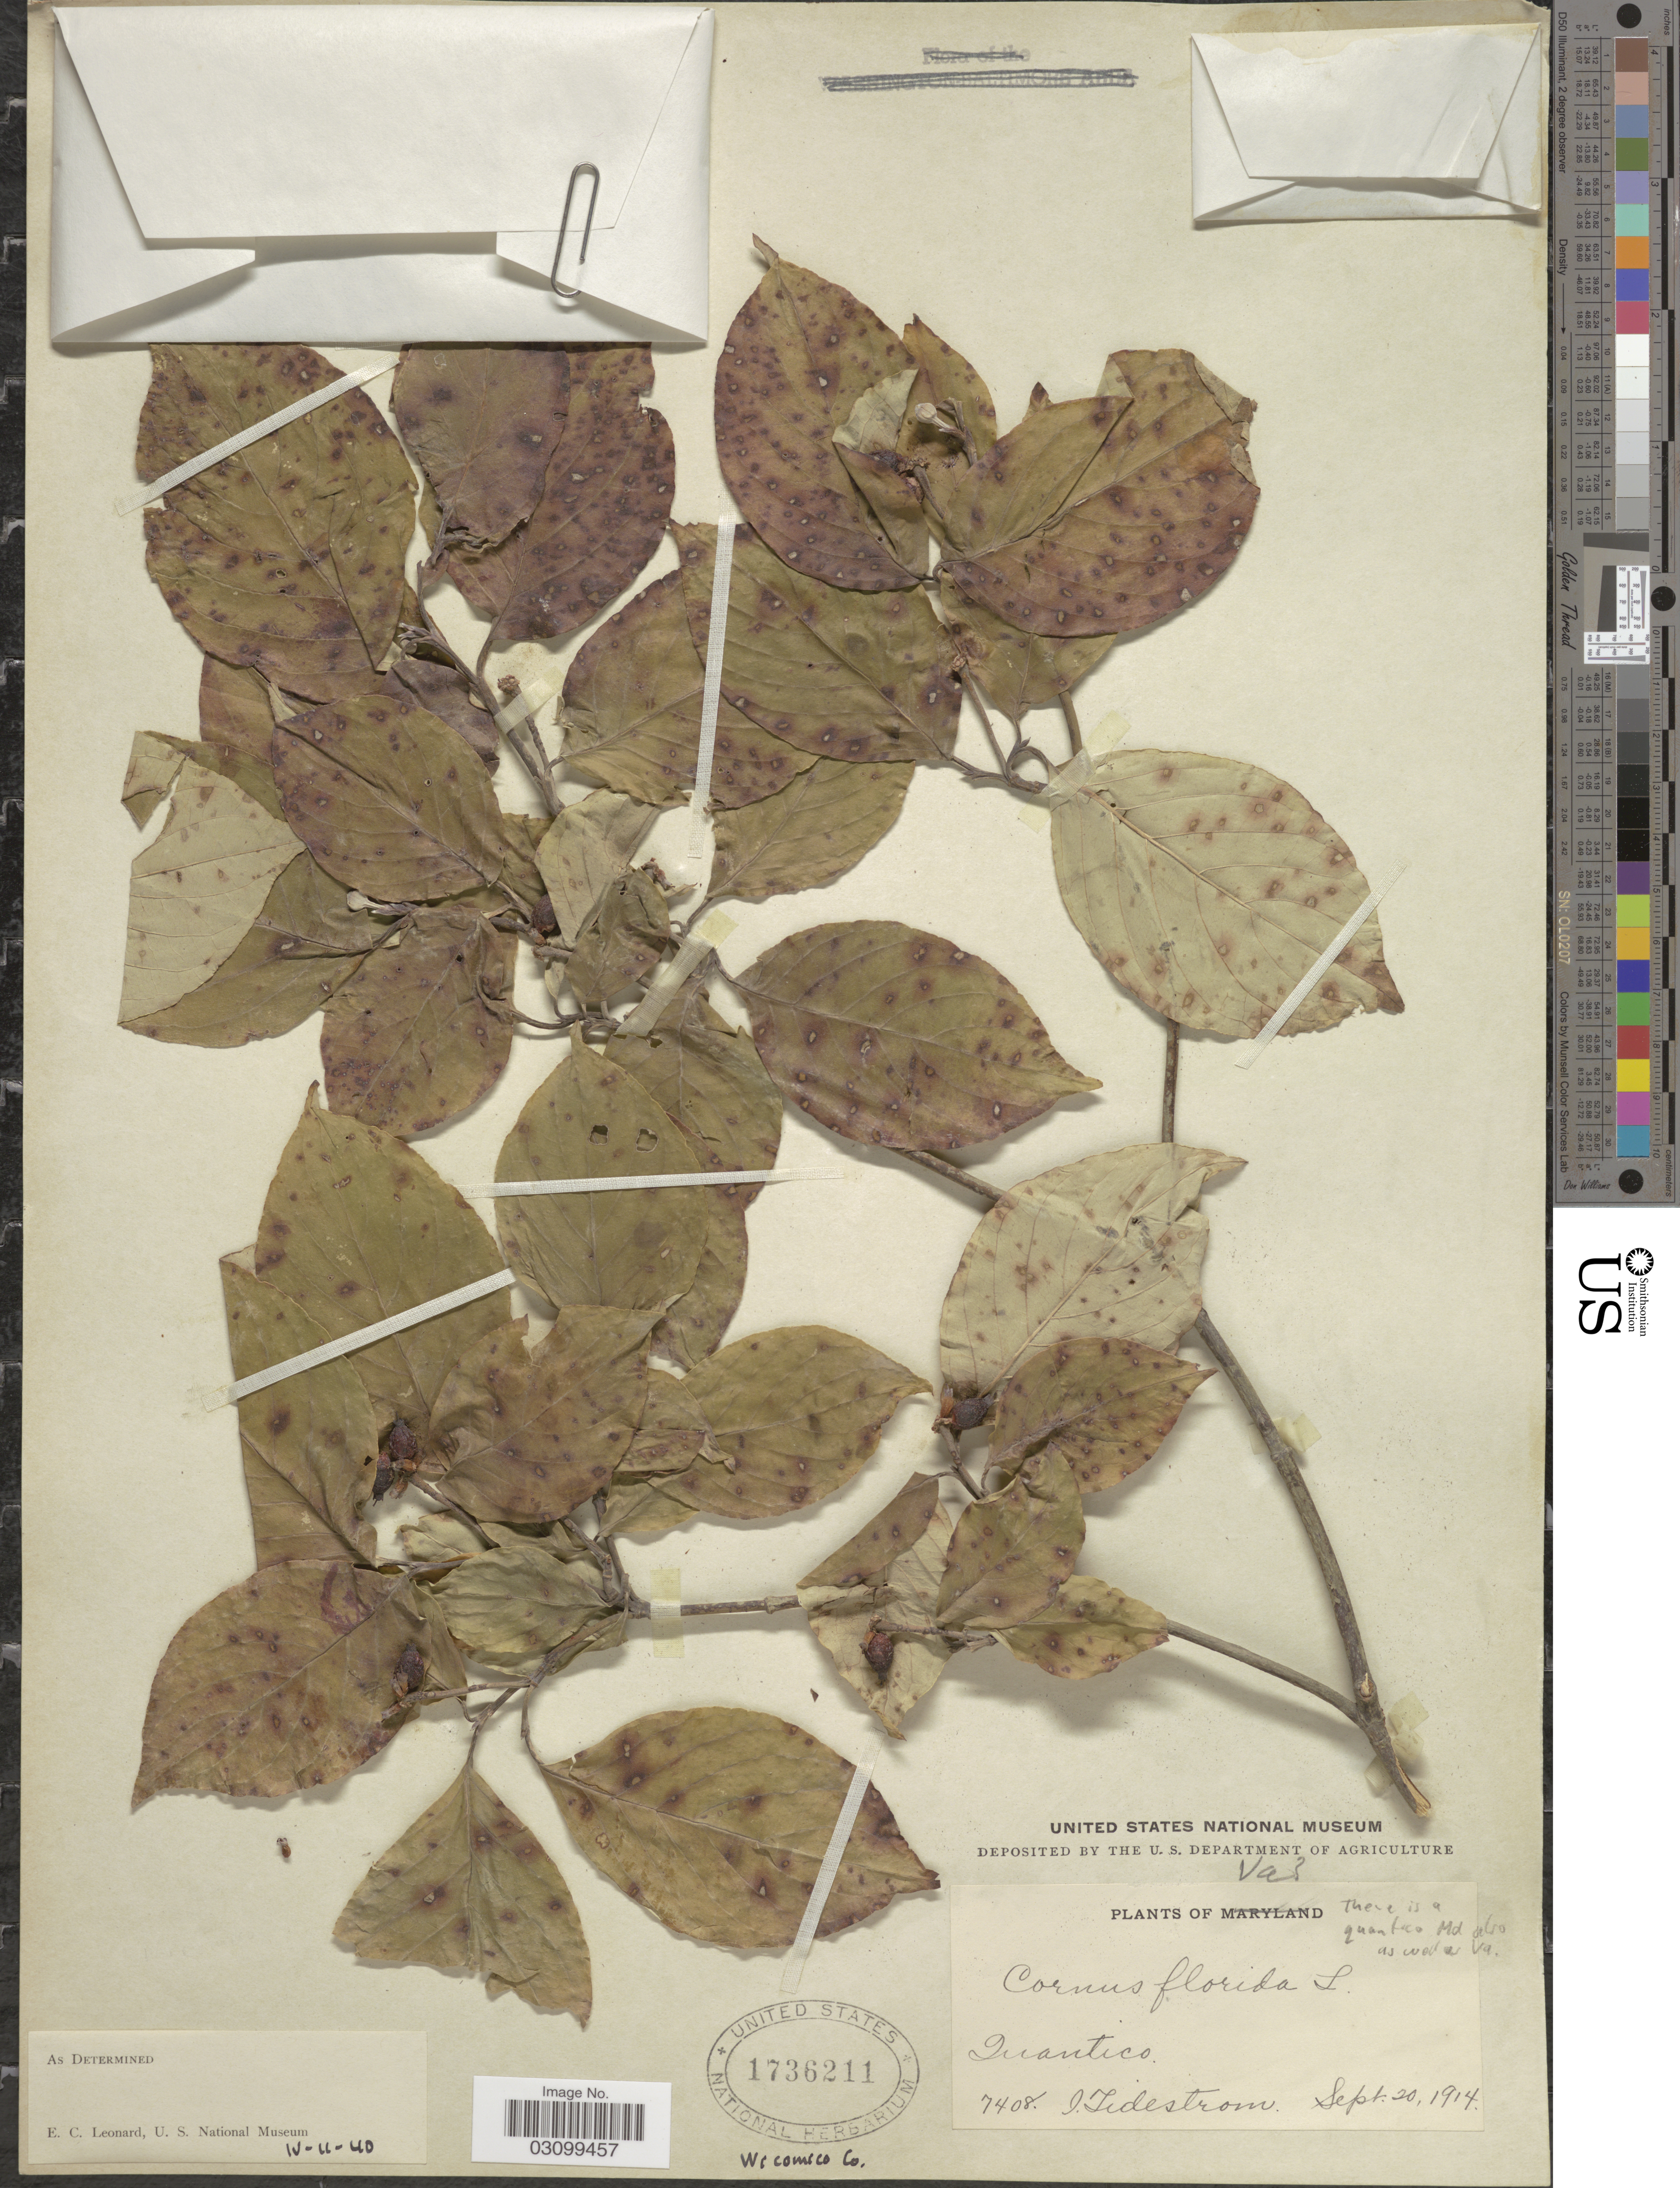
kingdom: Plantae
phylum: Tracheophyta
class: Magnoliopsida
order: Cornales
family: Cornaceae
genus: Cornus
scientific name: Cornus florida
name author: L.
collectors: I. F. Tidestrom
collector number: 7408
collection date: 1914-09-20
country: United States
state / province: Maryland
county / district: Wicomico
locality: Quantico. Wecomeco [Wicomico] Co.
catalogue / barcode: US 1736211